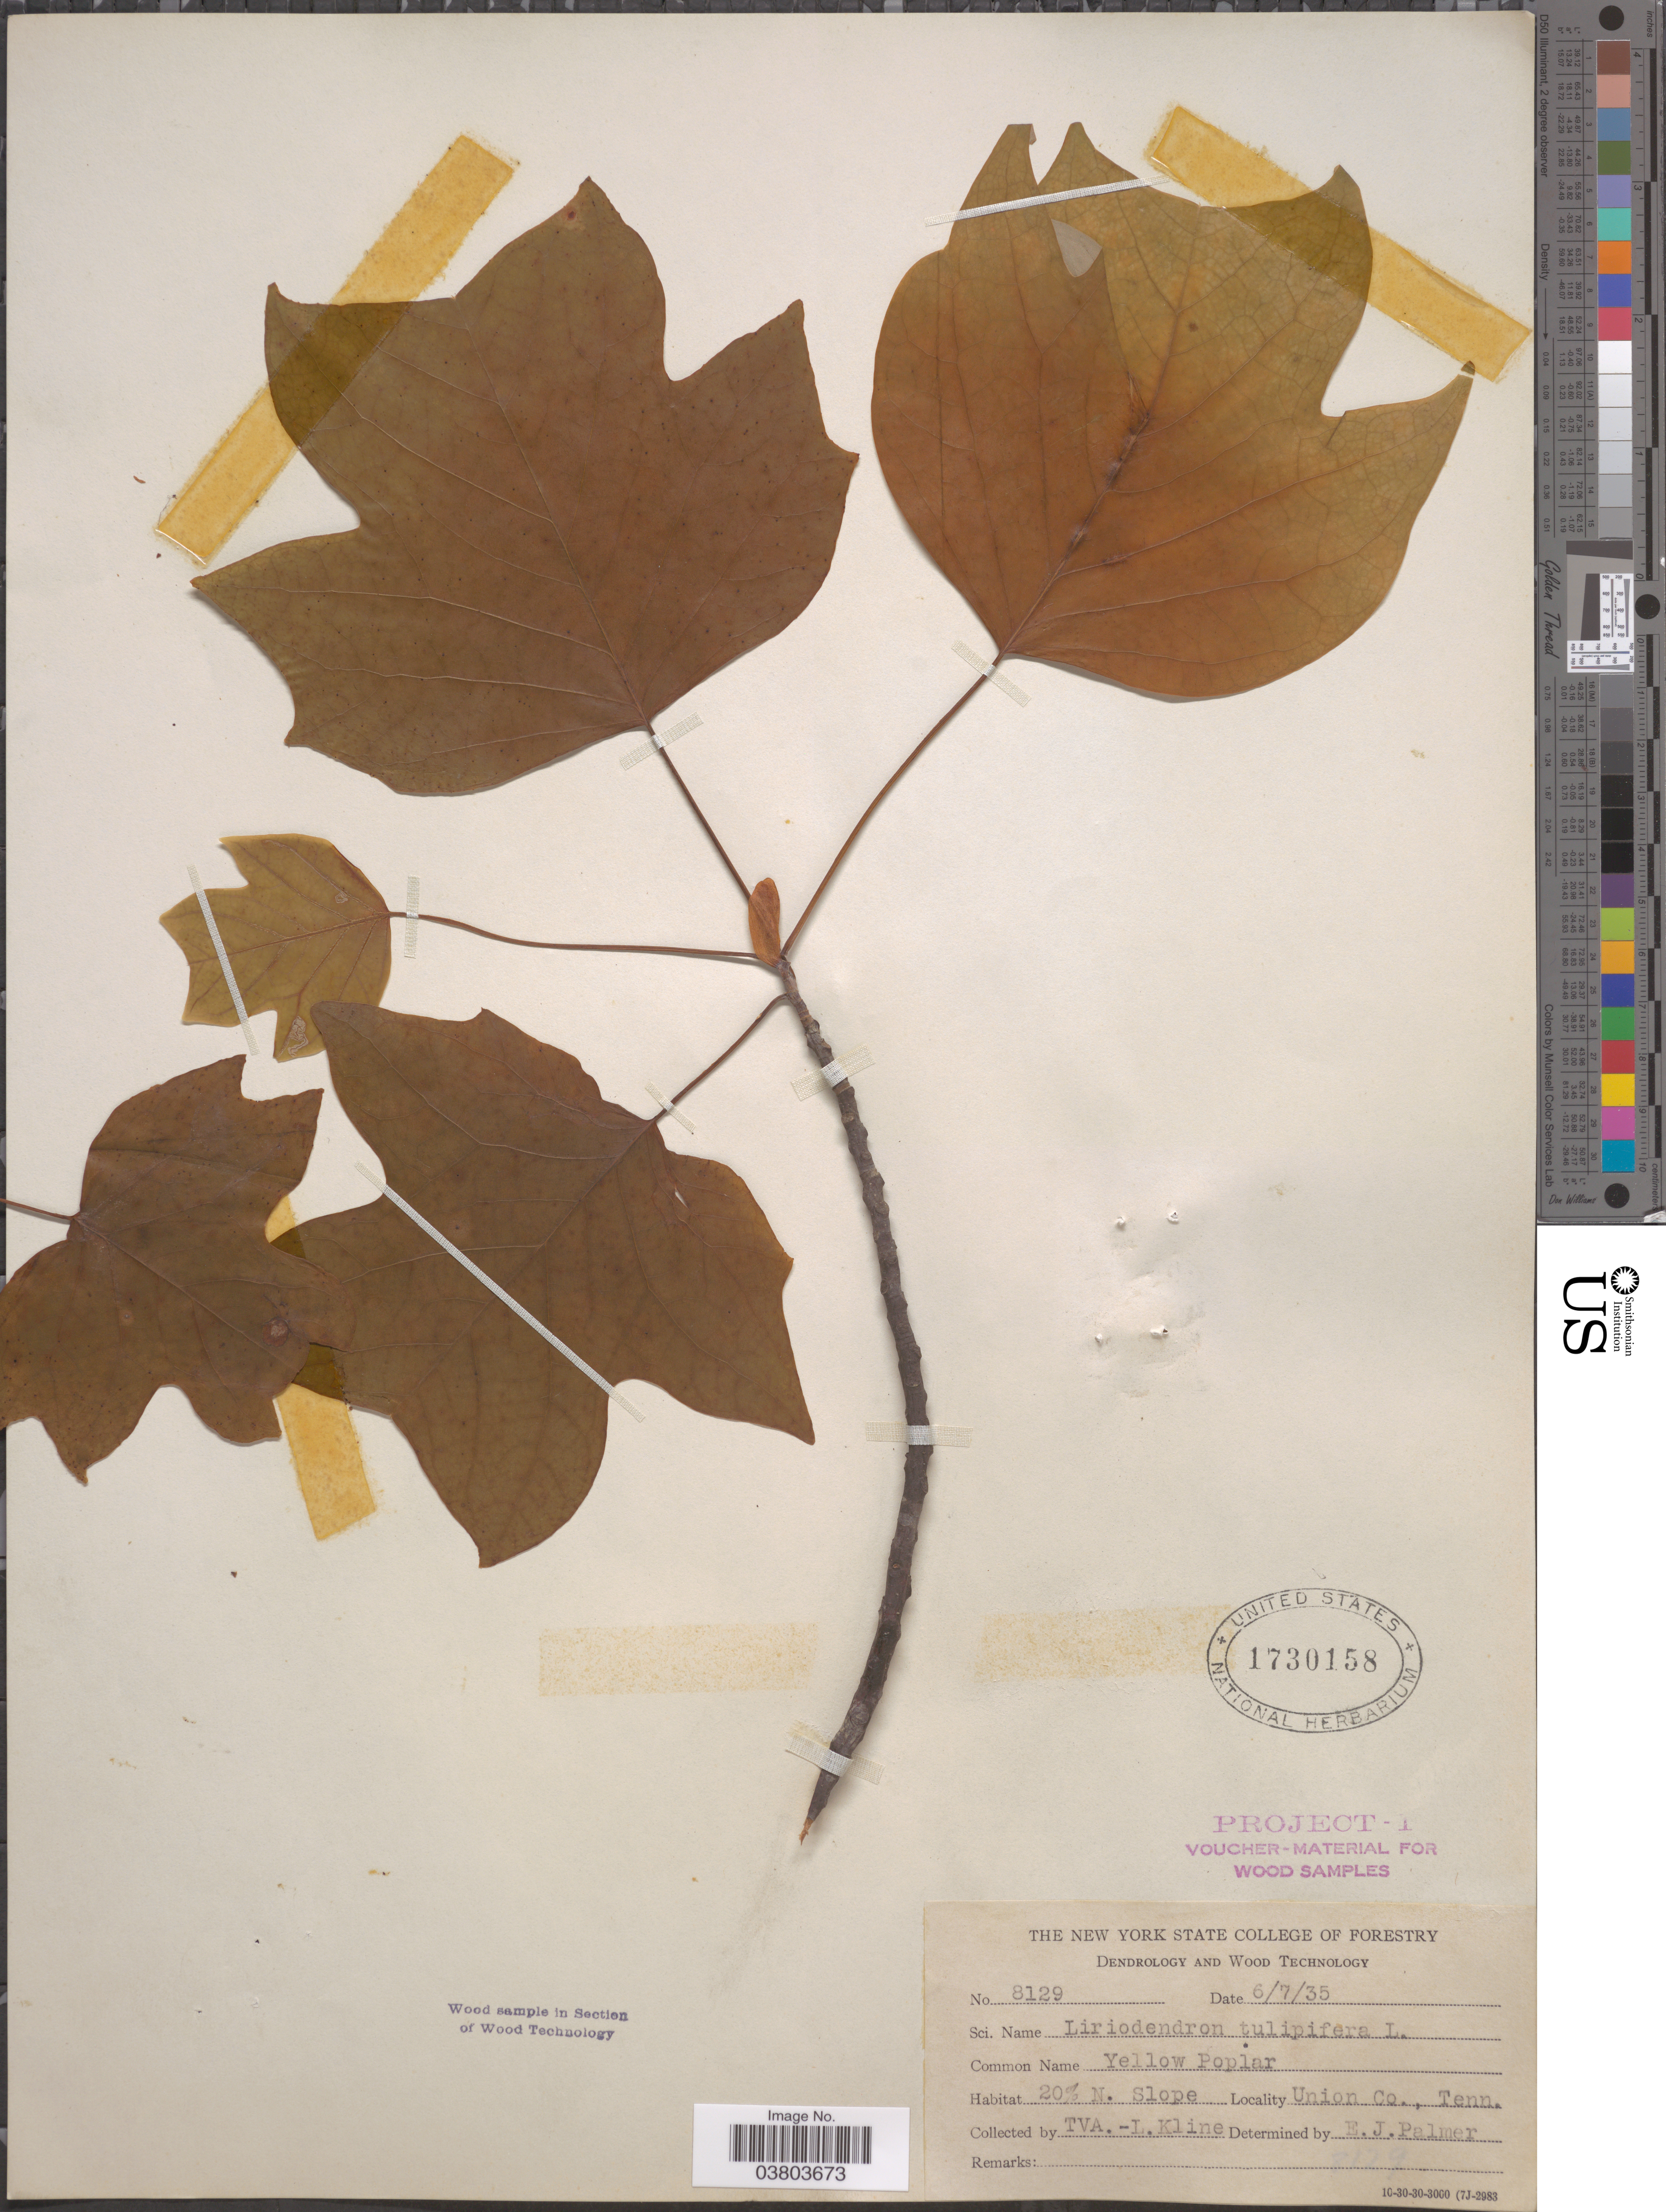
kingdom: Plantae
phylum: Tracheophyta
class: Magnoliopsida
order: Magnoliales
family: Magnoliaceae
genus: Liriodendron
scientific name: Liriodendron tulipifera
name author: L.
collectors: T. Kline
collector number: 8129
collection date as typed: Transcribed d/m/y: 7/6/35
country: United States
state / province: Tennessee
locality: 20% N. Slope. Union Co.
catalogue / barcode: US 1730158